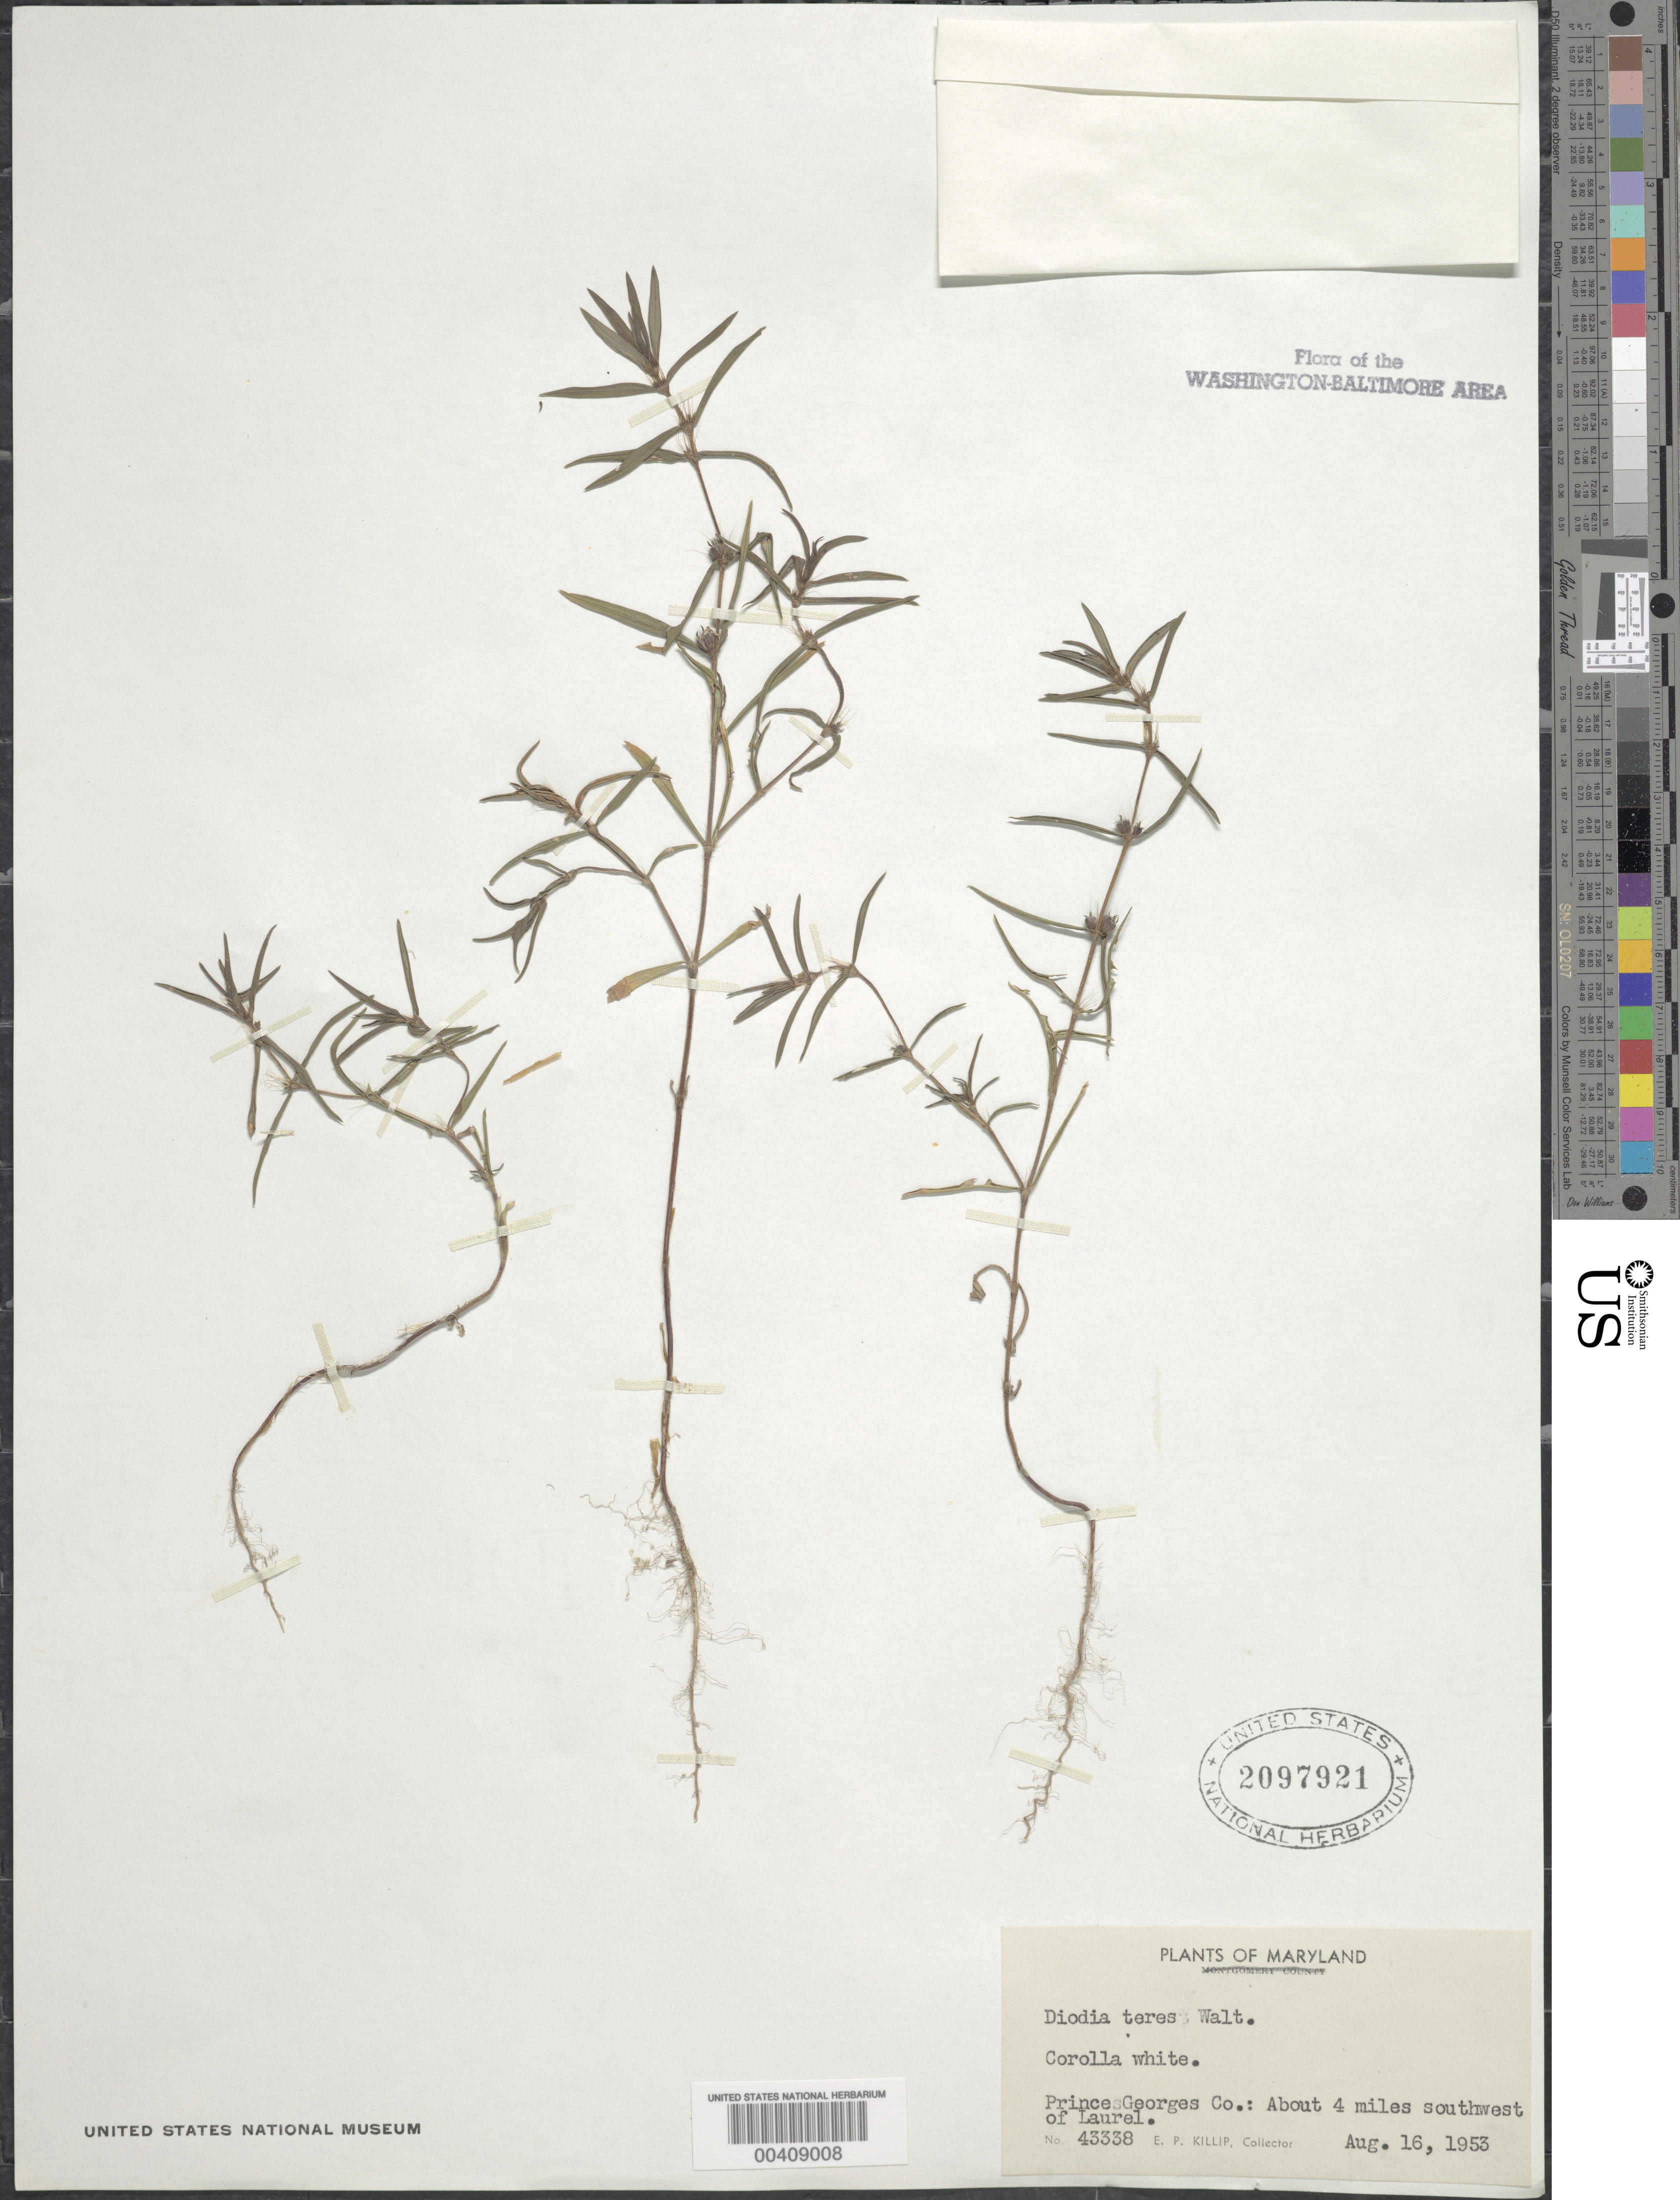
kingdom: Plantae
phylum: Tracheophyta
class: Magnoliopsida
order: Gentianales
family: Rubiaceae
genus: Diodia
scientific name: Diodia teres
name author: Walter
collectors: E. P. Killip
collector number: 43338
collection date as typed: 16 Aug 1953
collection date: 1953-08-16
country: United States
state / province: Maryland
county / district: Prince George's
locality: Southwest of Laurel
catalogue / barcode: US 2097921